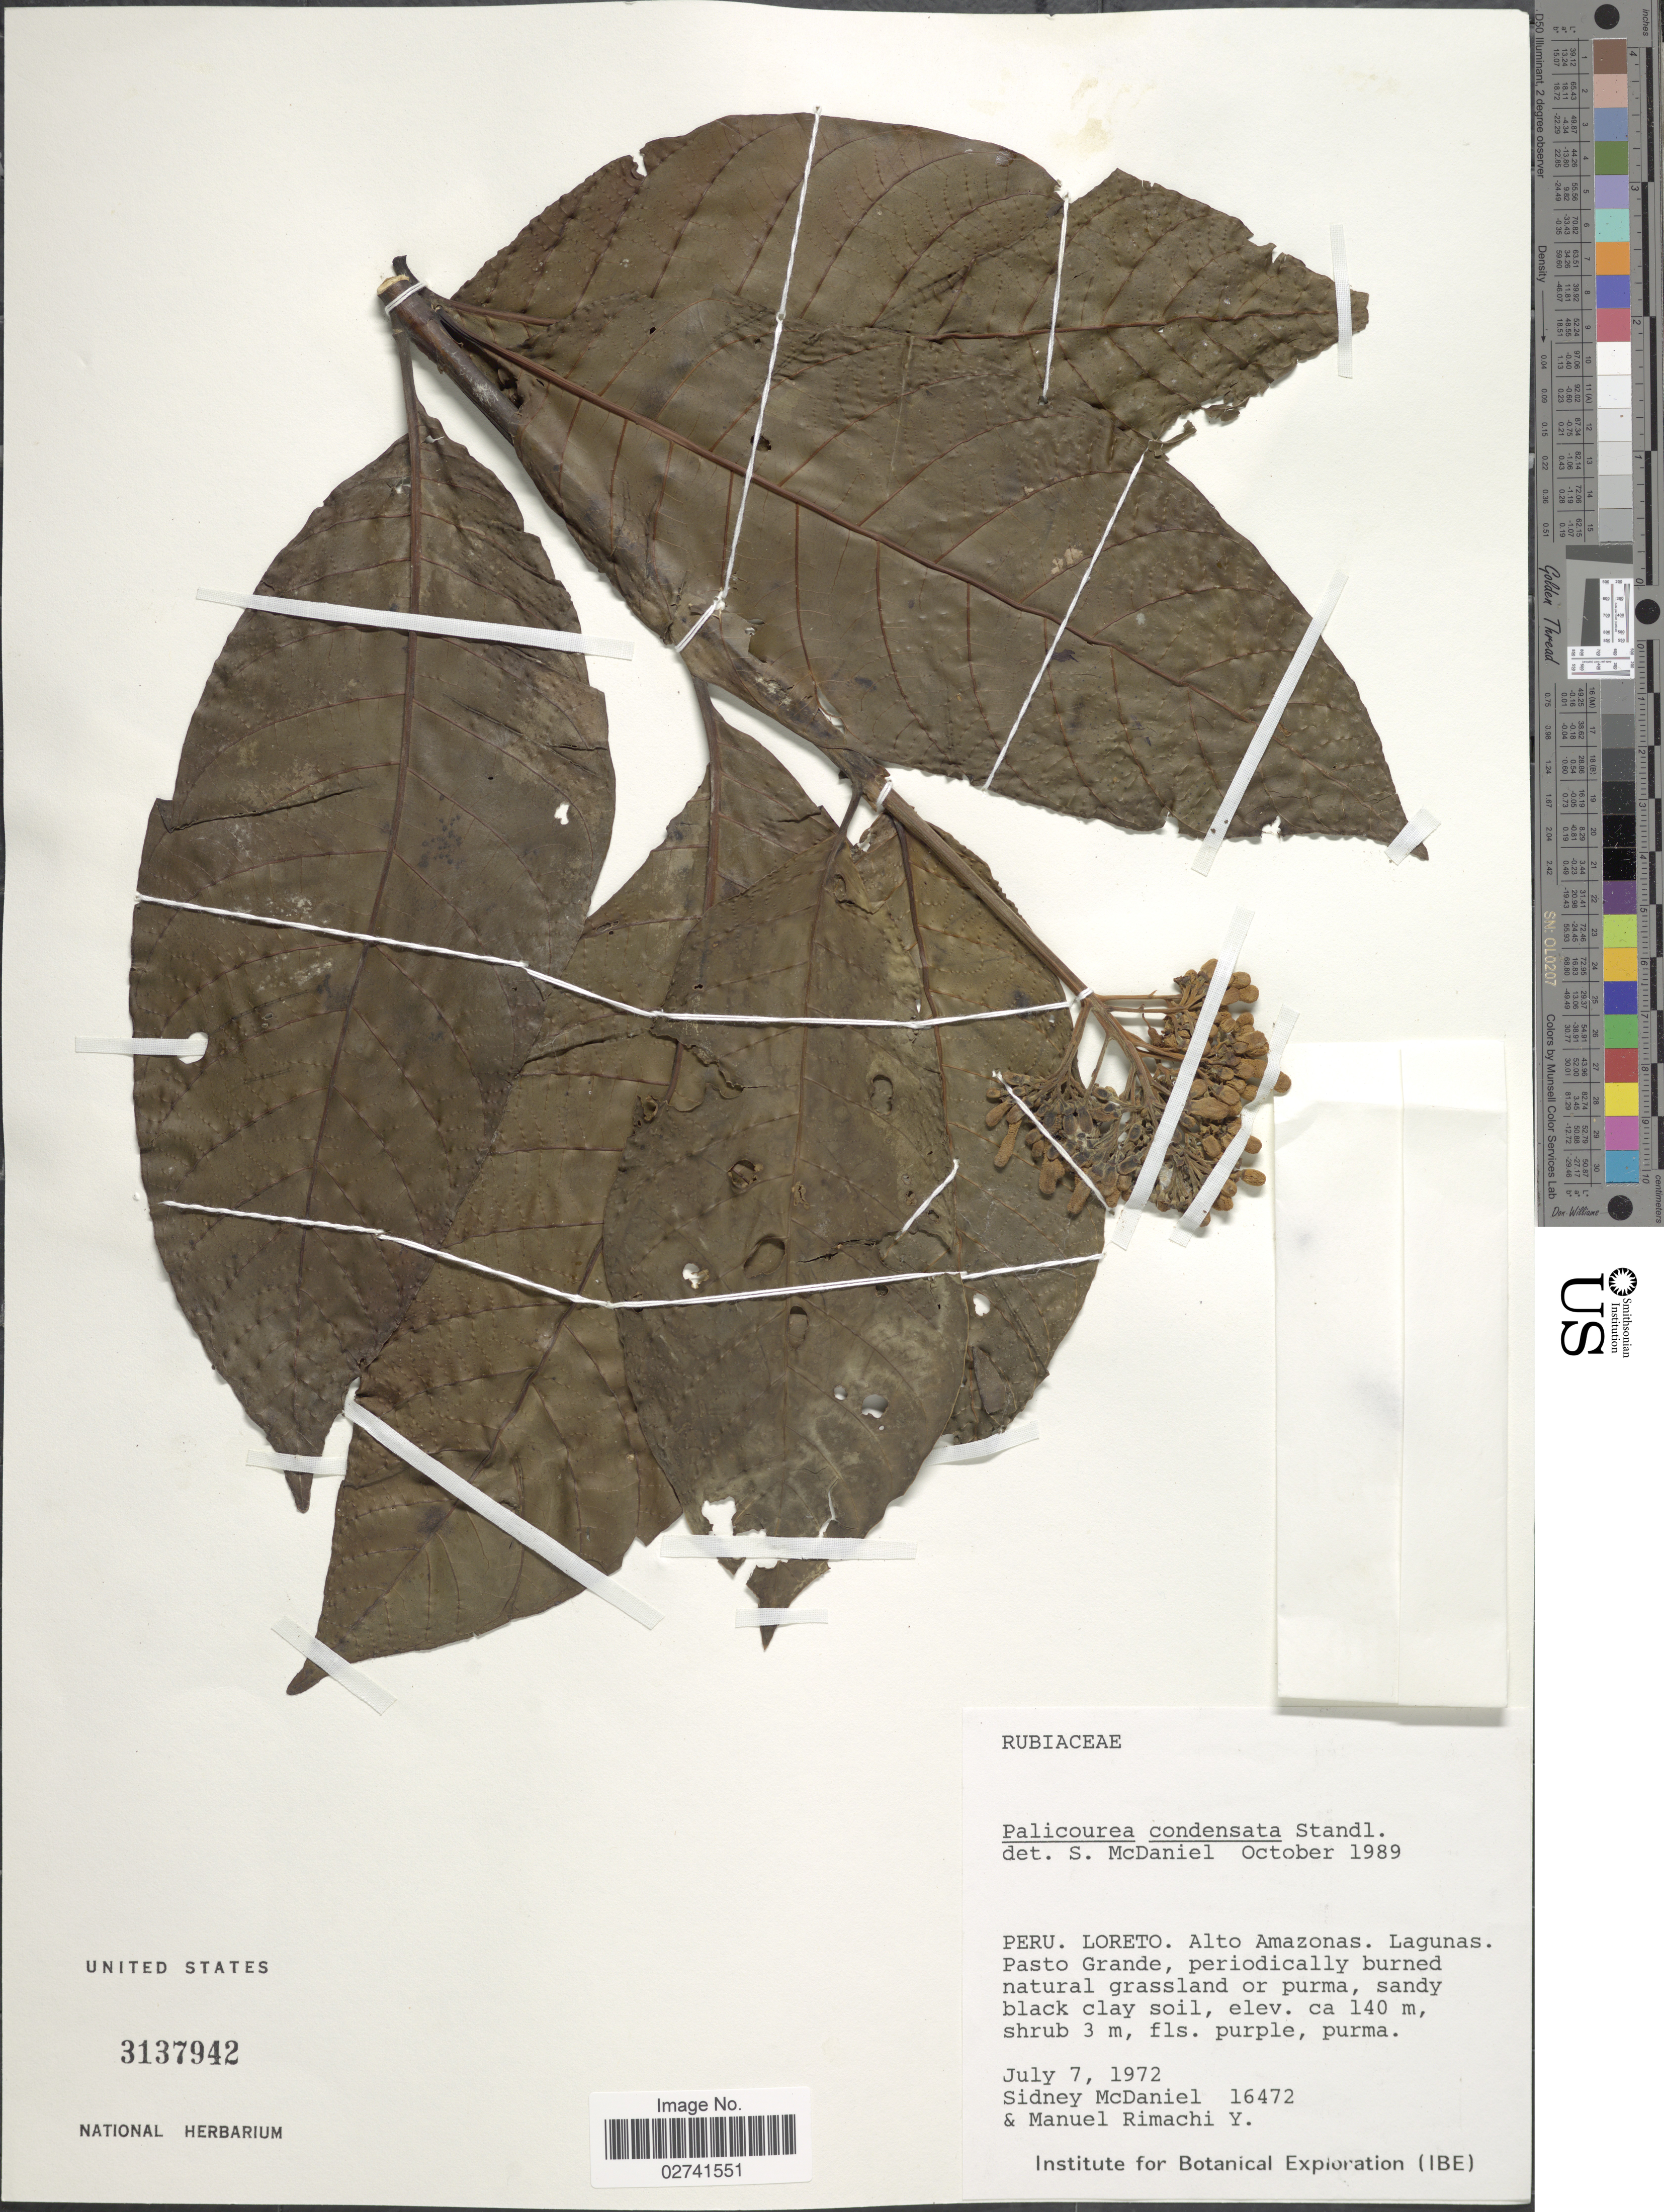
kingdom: Plantae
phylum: Tracheophyta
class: Magnoliopsida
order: Gentianales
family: Rubiaceae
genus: Palicourea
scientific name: Palicourea lasiantha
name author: Krause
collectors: S. McDaniel & M. Rimachi Y.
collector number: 16472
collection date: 1972-07-07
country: Peru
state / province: Loreto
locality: Alto Amazonas. Lagunas. Pasto Grande, periodically burned natural grassland or purma, sandy black clay soil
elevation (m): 140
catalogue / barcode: US 3137942